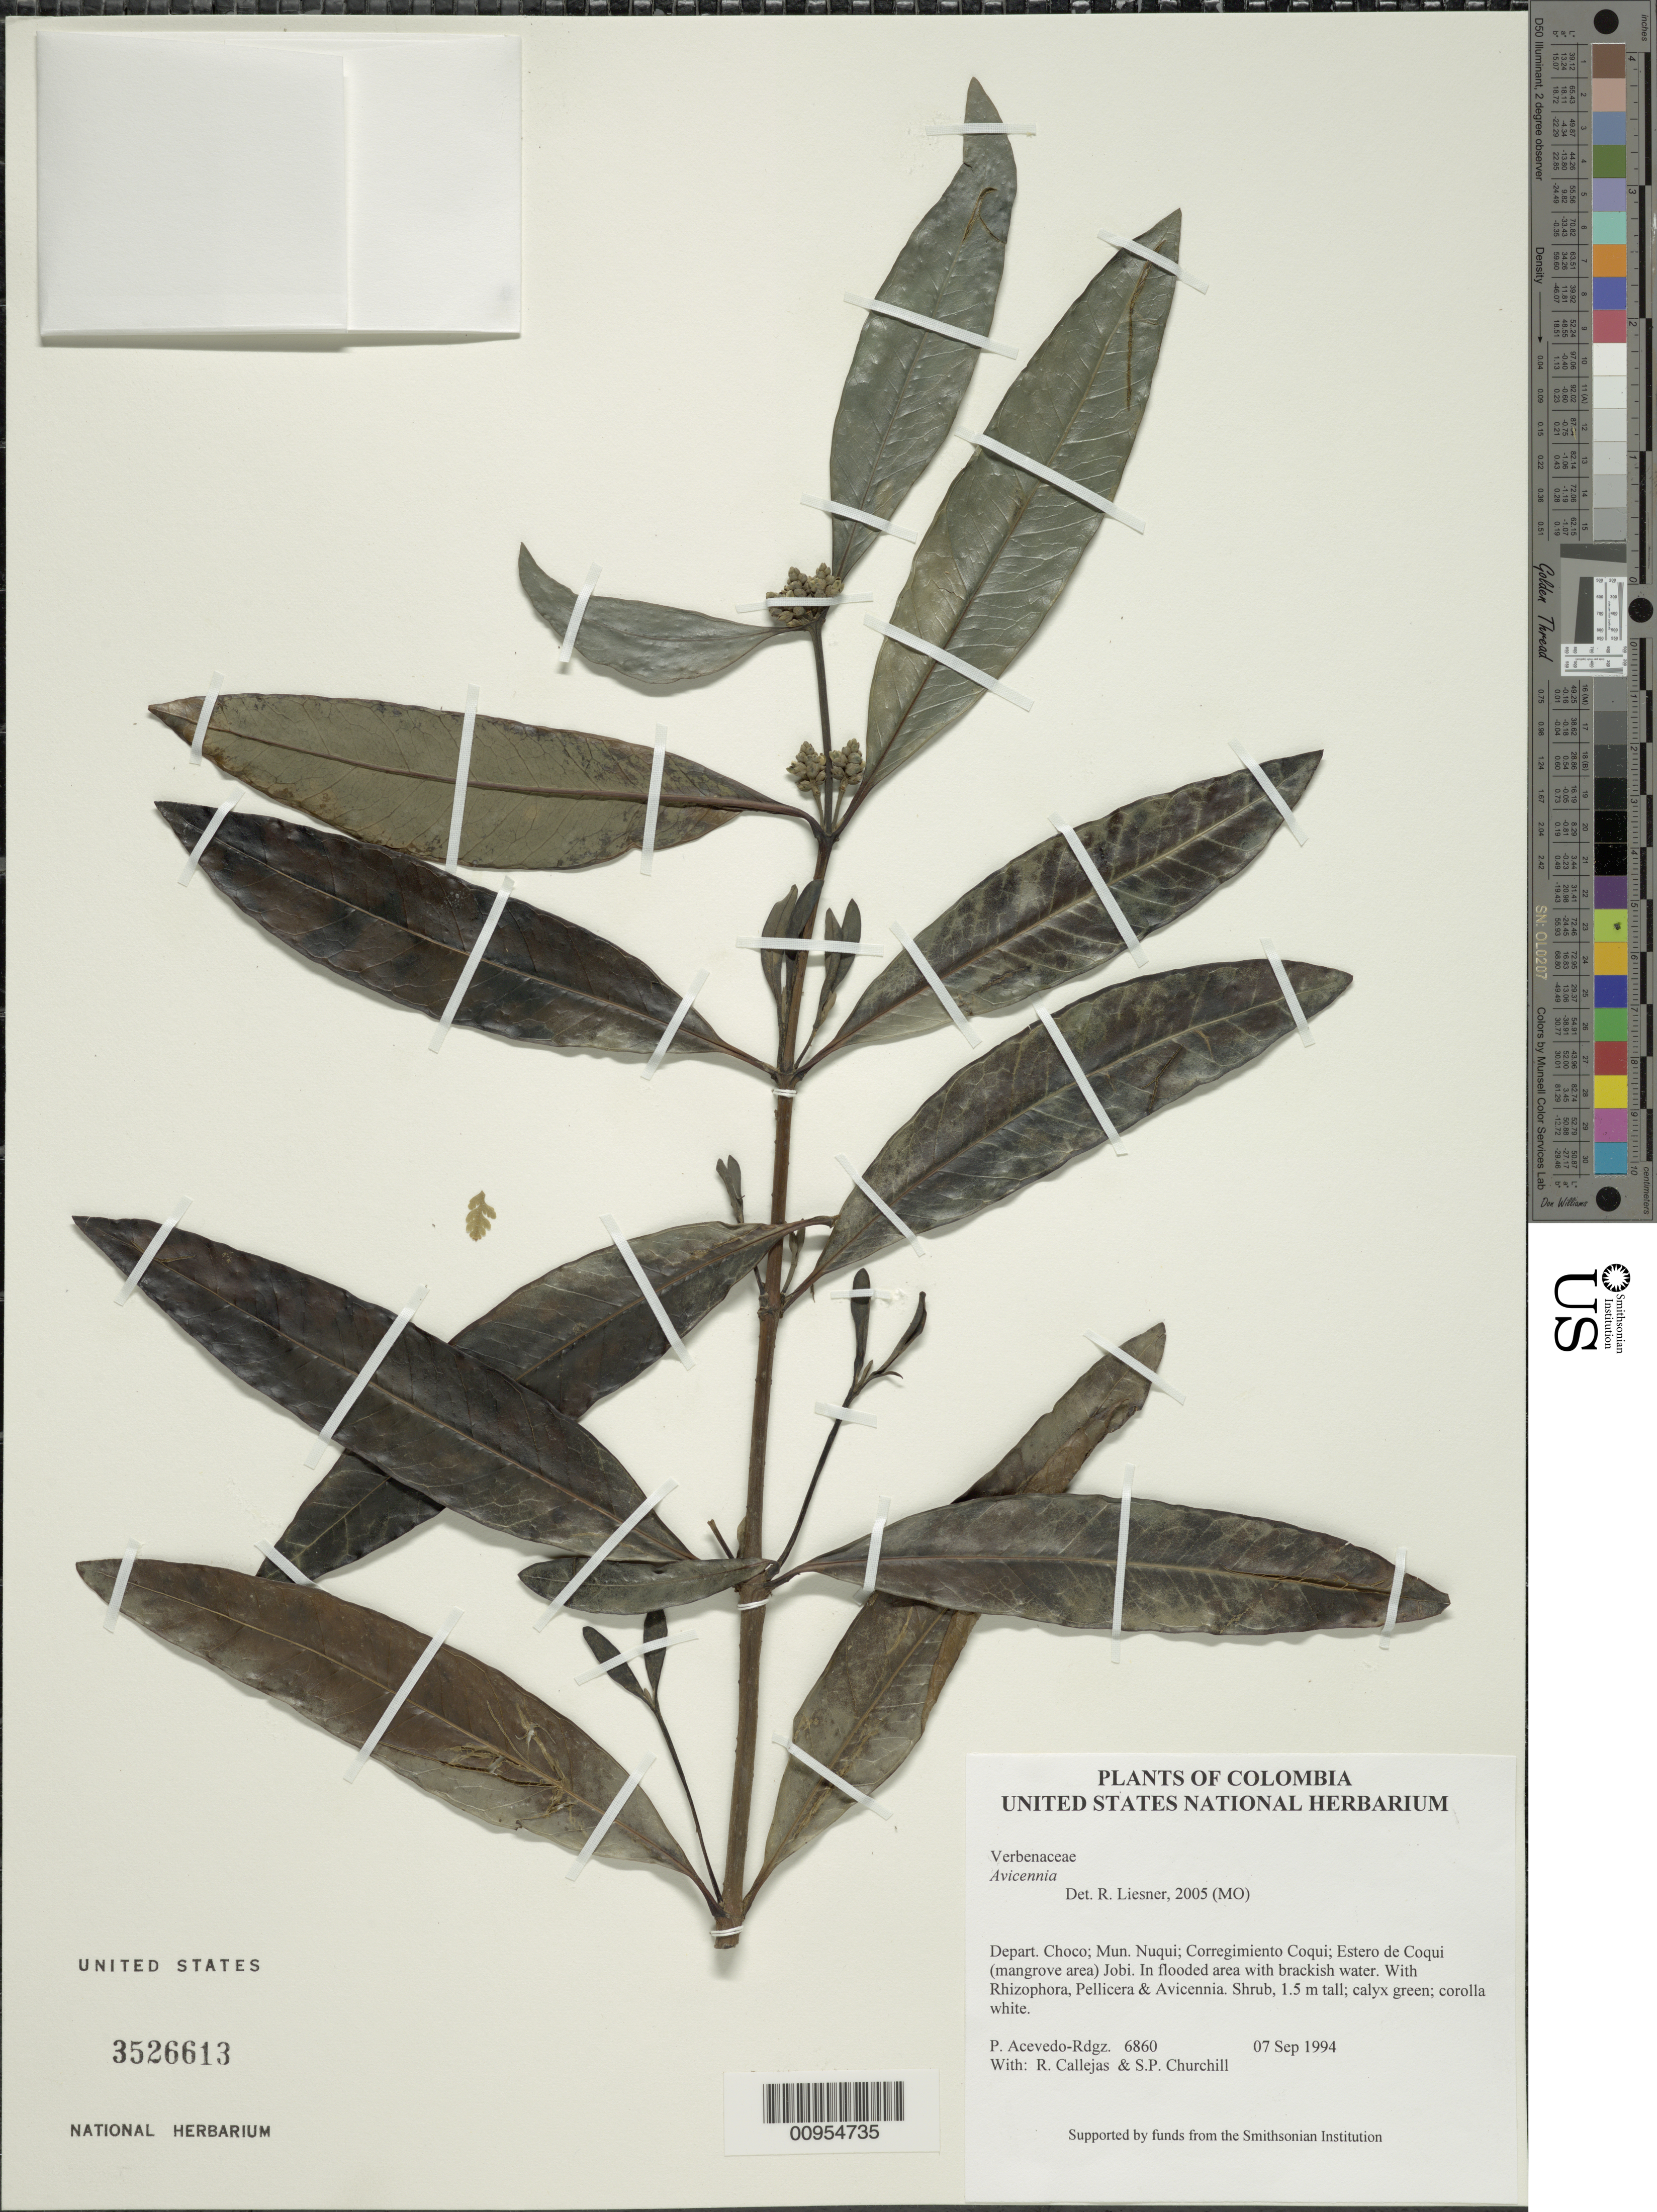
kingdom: Plantae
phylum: Tracheophyta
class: Magnoliopsida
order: Lamiales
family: Acanthaceae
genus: Avicennia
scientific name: Avicennia sp.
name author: L.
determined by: Liesner, R. L.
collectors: P. Acevedo-Rodr., R. Callejas & S. Churchill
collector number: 6860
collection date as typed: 07 Sep 1994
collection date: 1994-09-07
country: Colombia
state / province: Chocó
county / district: Nuqui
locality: Depart. Choco; Mun. Nuqui; Corregimiento Coqui; Estero de Coqui (mangrove area) Jobi.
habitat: In flooded area with brackish water. With Rhizophora, Pellicera & Avicennia.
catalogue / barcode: US 3526613